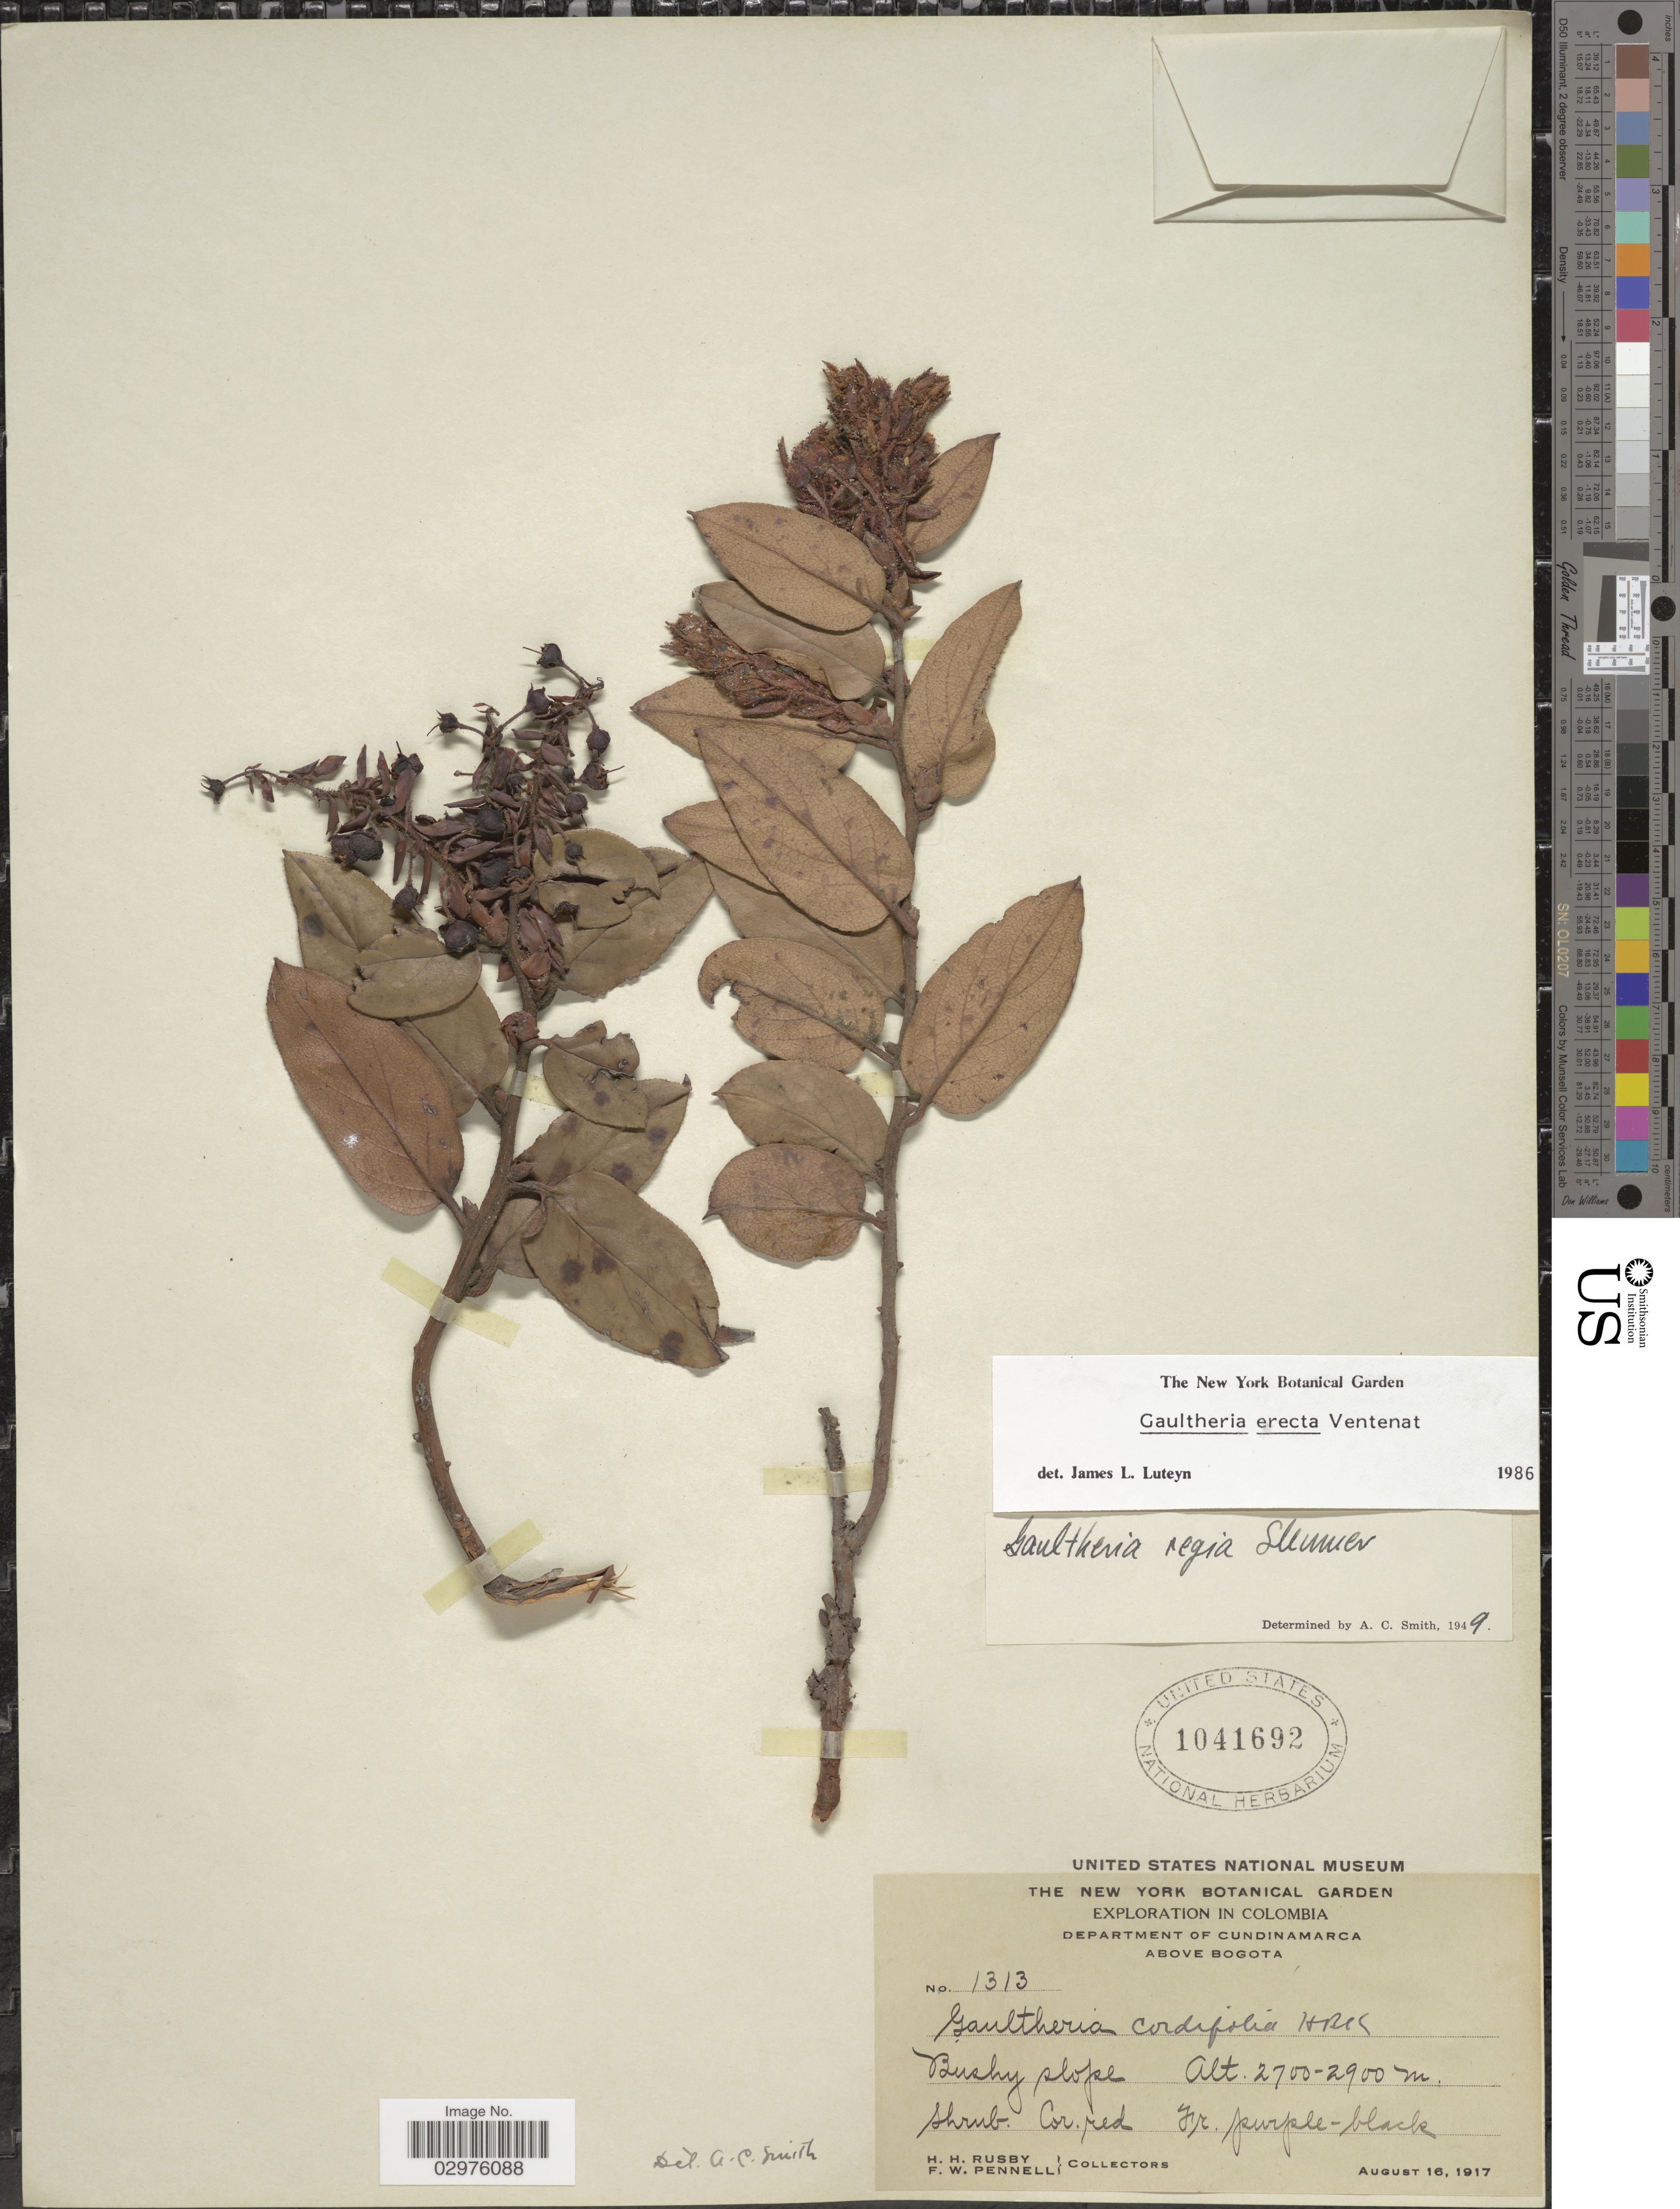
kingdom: Plantae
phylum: Tracheophyta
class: Magnoliopsida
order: Ericales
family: Ericaceae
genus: Gaultheria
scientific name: Gaultheria erecta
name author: Vent.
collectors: H. H. Rusby & F. W. Pennell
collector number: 1313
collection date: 1917-08-16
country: Colombia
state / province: Cundinamarca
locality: Department of Cundinamarca above Bogota.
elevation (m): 2700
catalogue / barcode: US 1041692